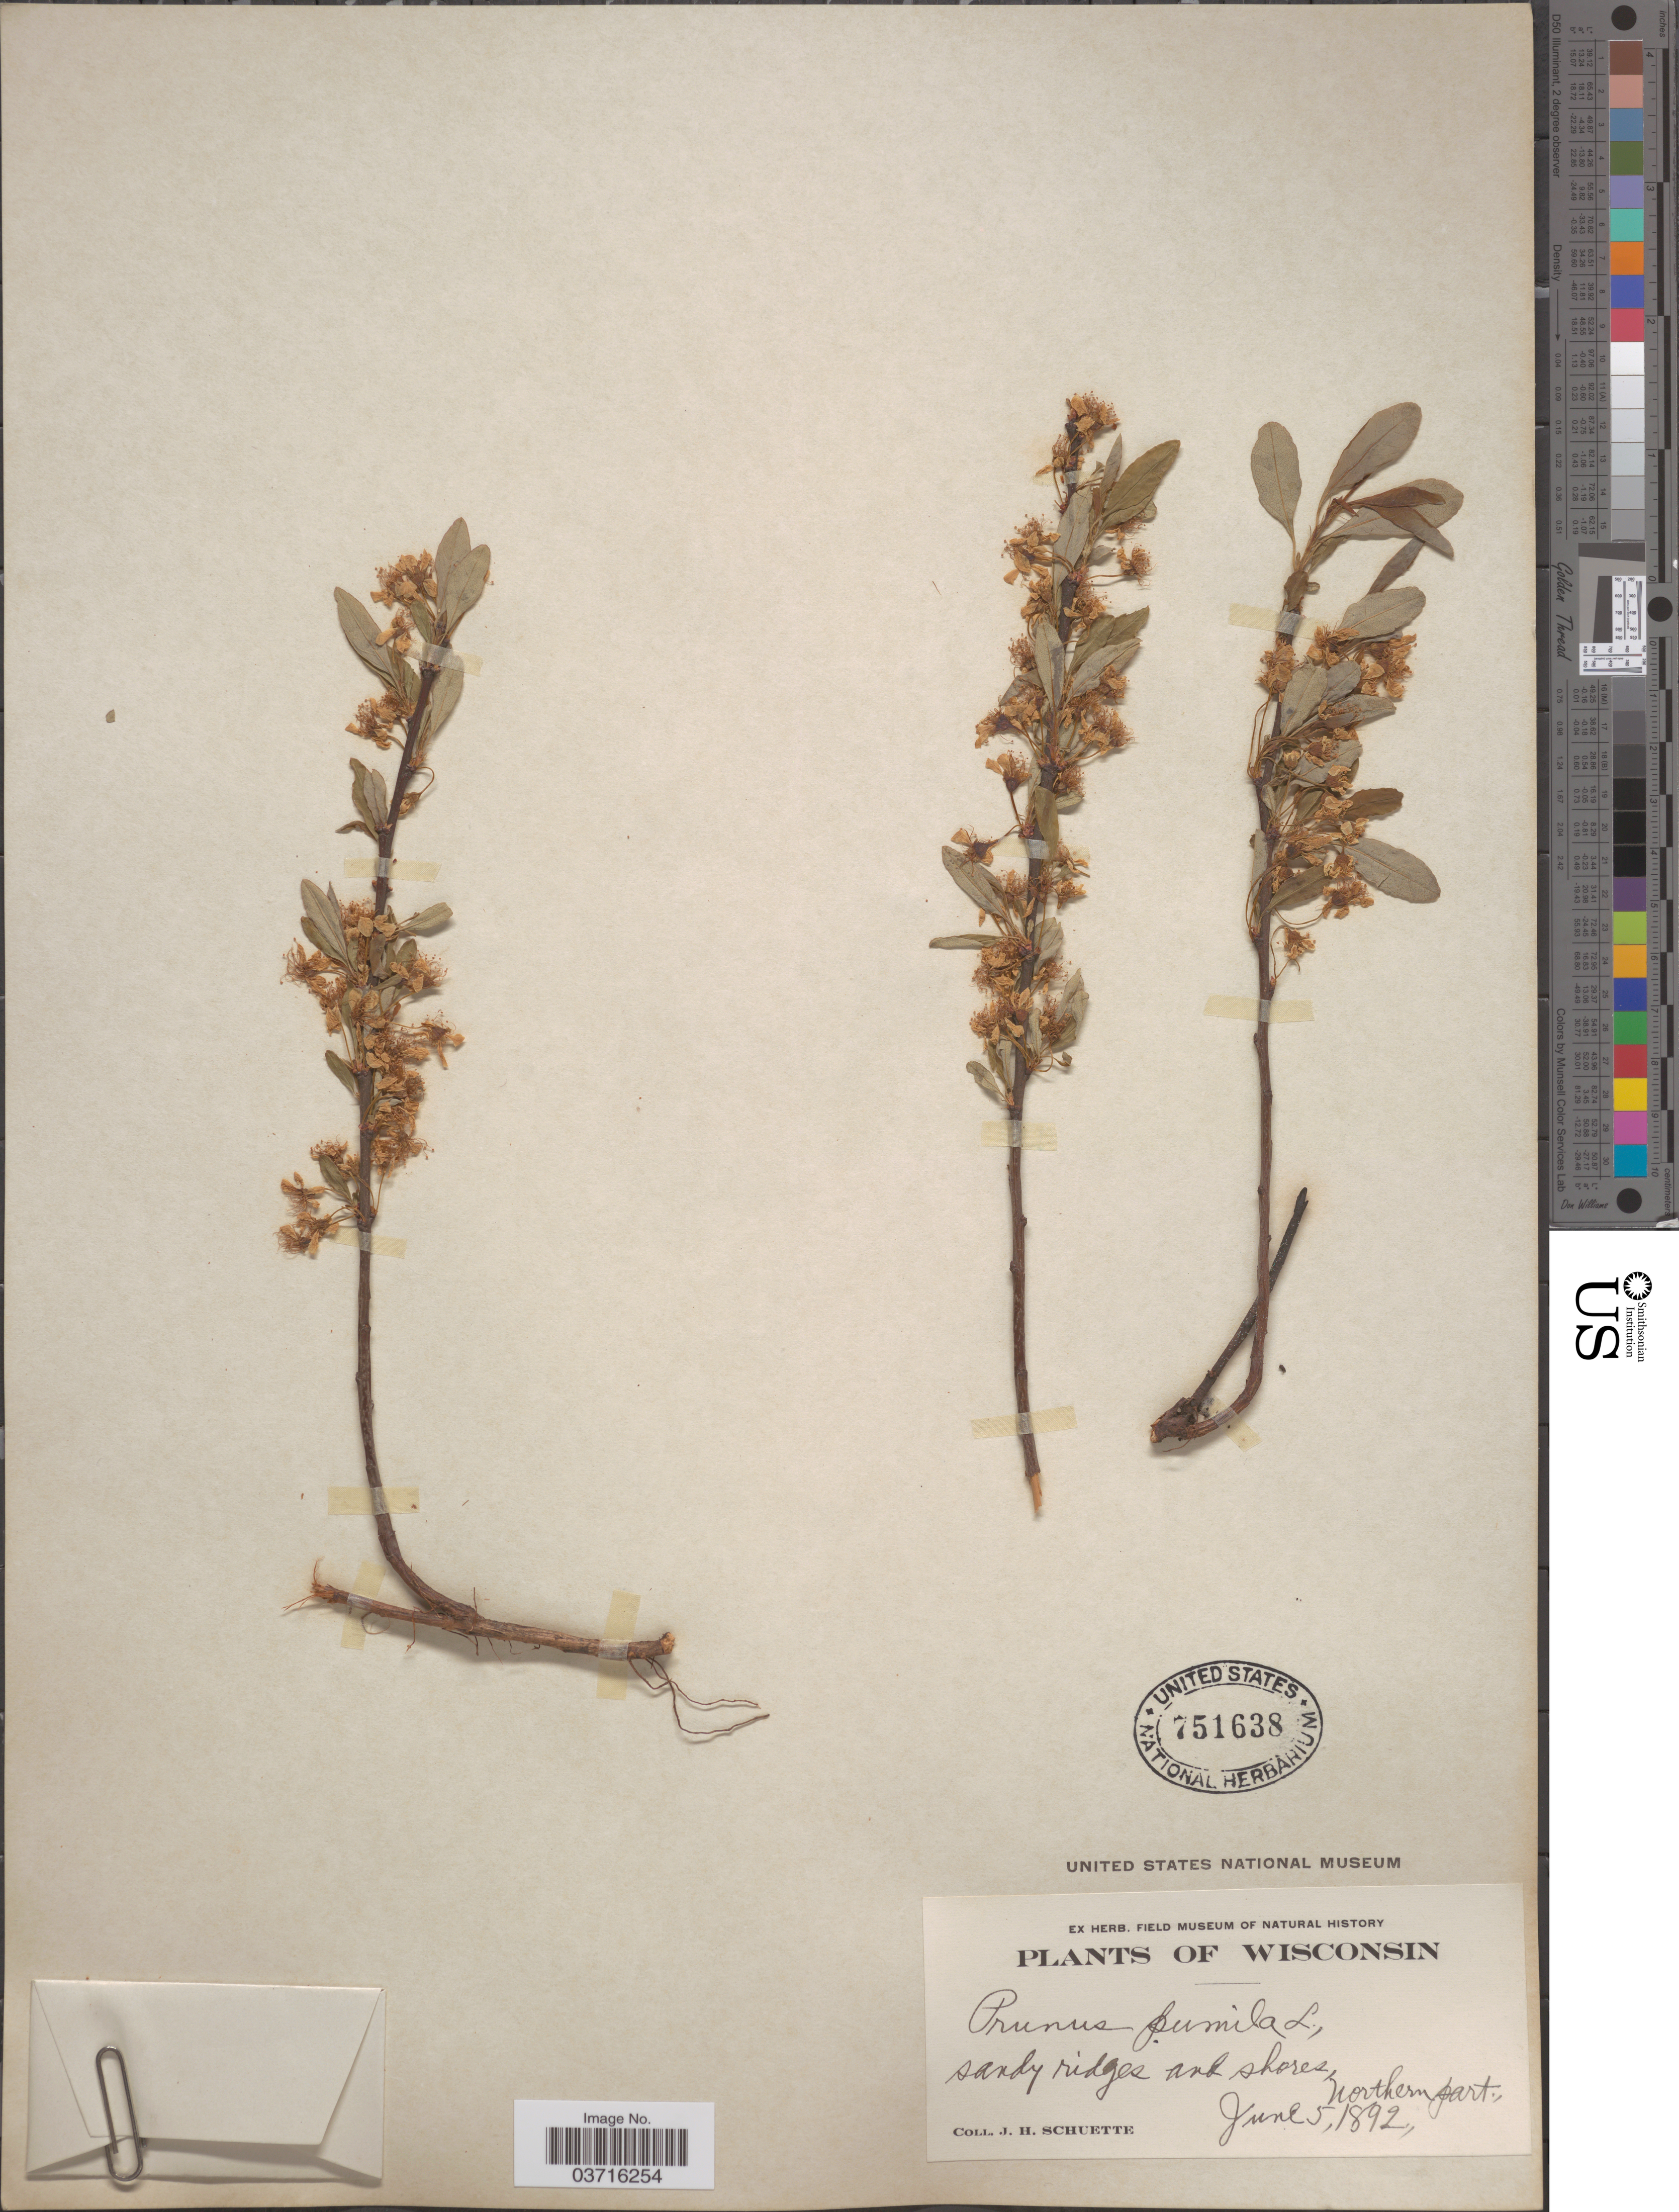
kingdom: Plantae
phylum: Tracheophyta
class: Magnoliopsida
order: Rosales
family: Rosaceae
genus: Prunus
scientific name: Prunus pumila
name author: L.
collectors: J. H. Schuette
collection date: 1892-06-05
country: United States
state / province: Wisconsin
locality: Northern part.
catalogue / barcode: US 751638